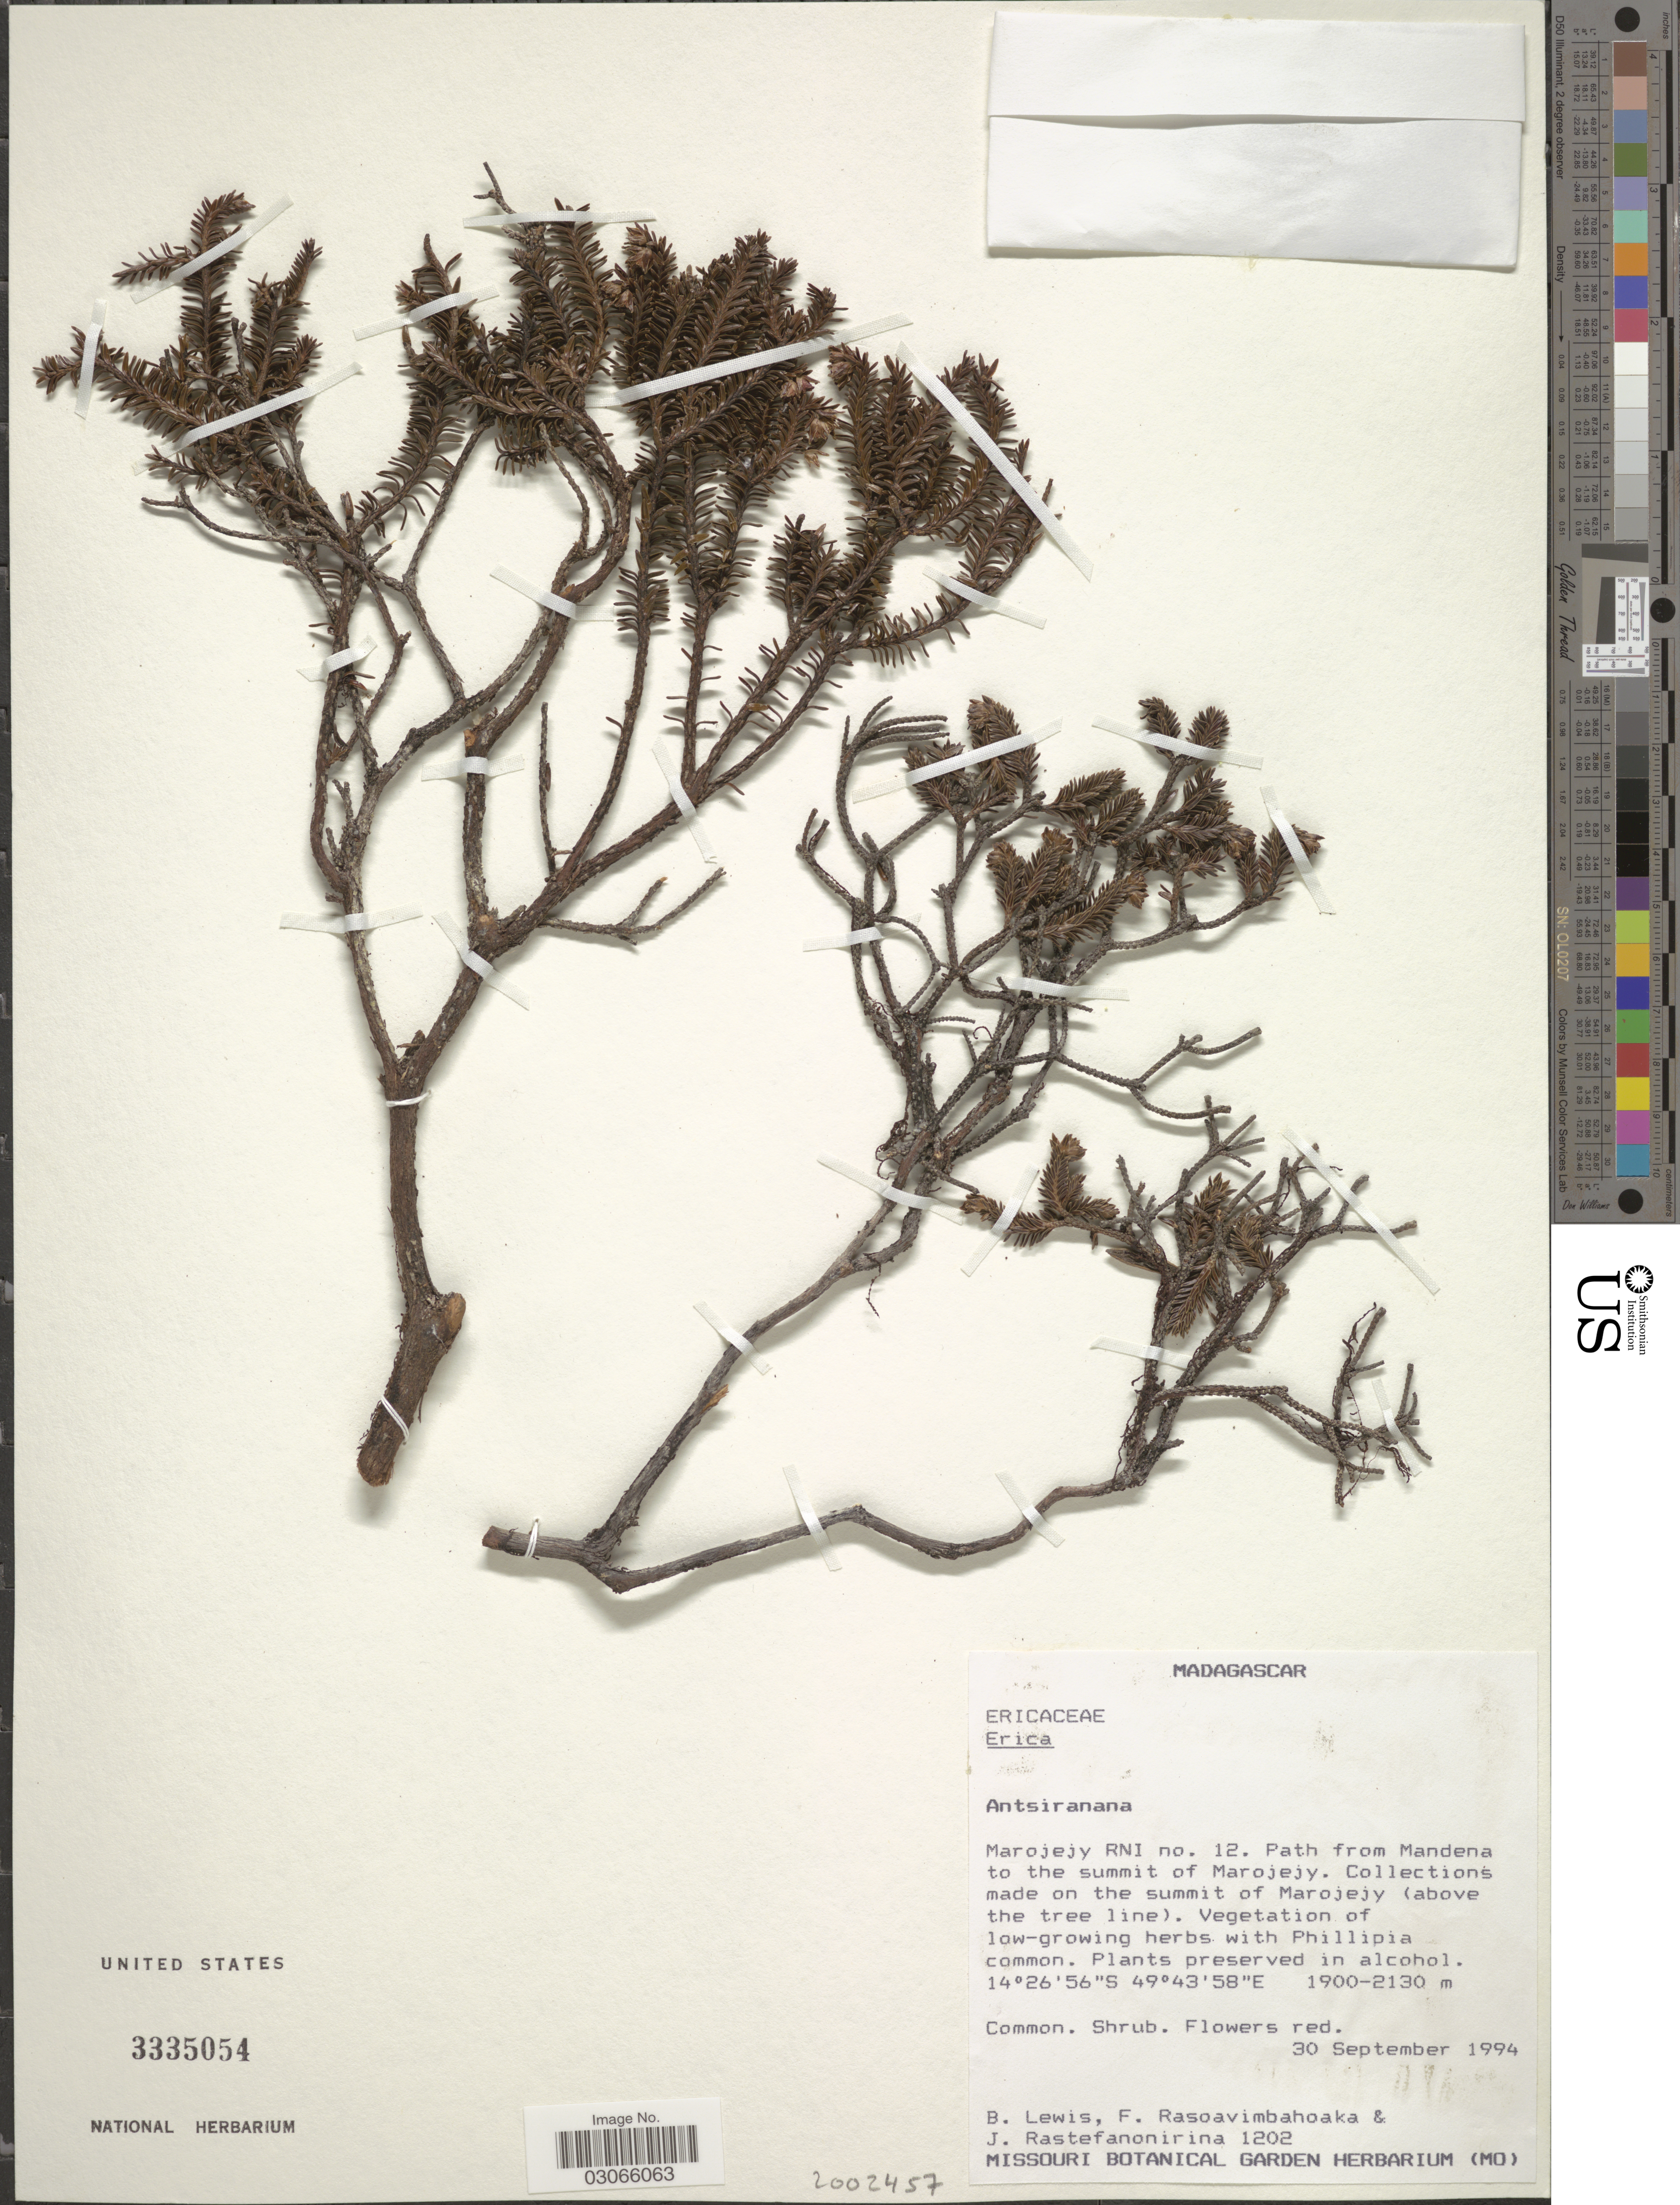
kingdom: Plantae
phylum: Tracheophyta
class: Magnoliopsida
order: Ericales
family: Ericaceae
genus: Erica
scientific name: Erica sp.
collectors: B. Lewis, F. Rasoavimbahoaka & J. Rastefanonirina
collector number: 1202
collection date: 1994-09-30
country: Madagascar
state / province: Sava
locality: Marojejy RNI no. 12. Path from Mandena to the summit of Marojejy. Collections made on the summit of Marojejy( above the tree line).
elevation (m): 1900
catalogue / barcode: US 3335054